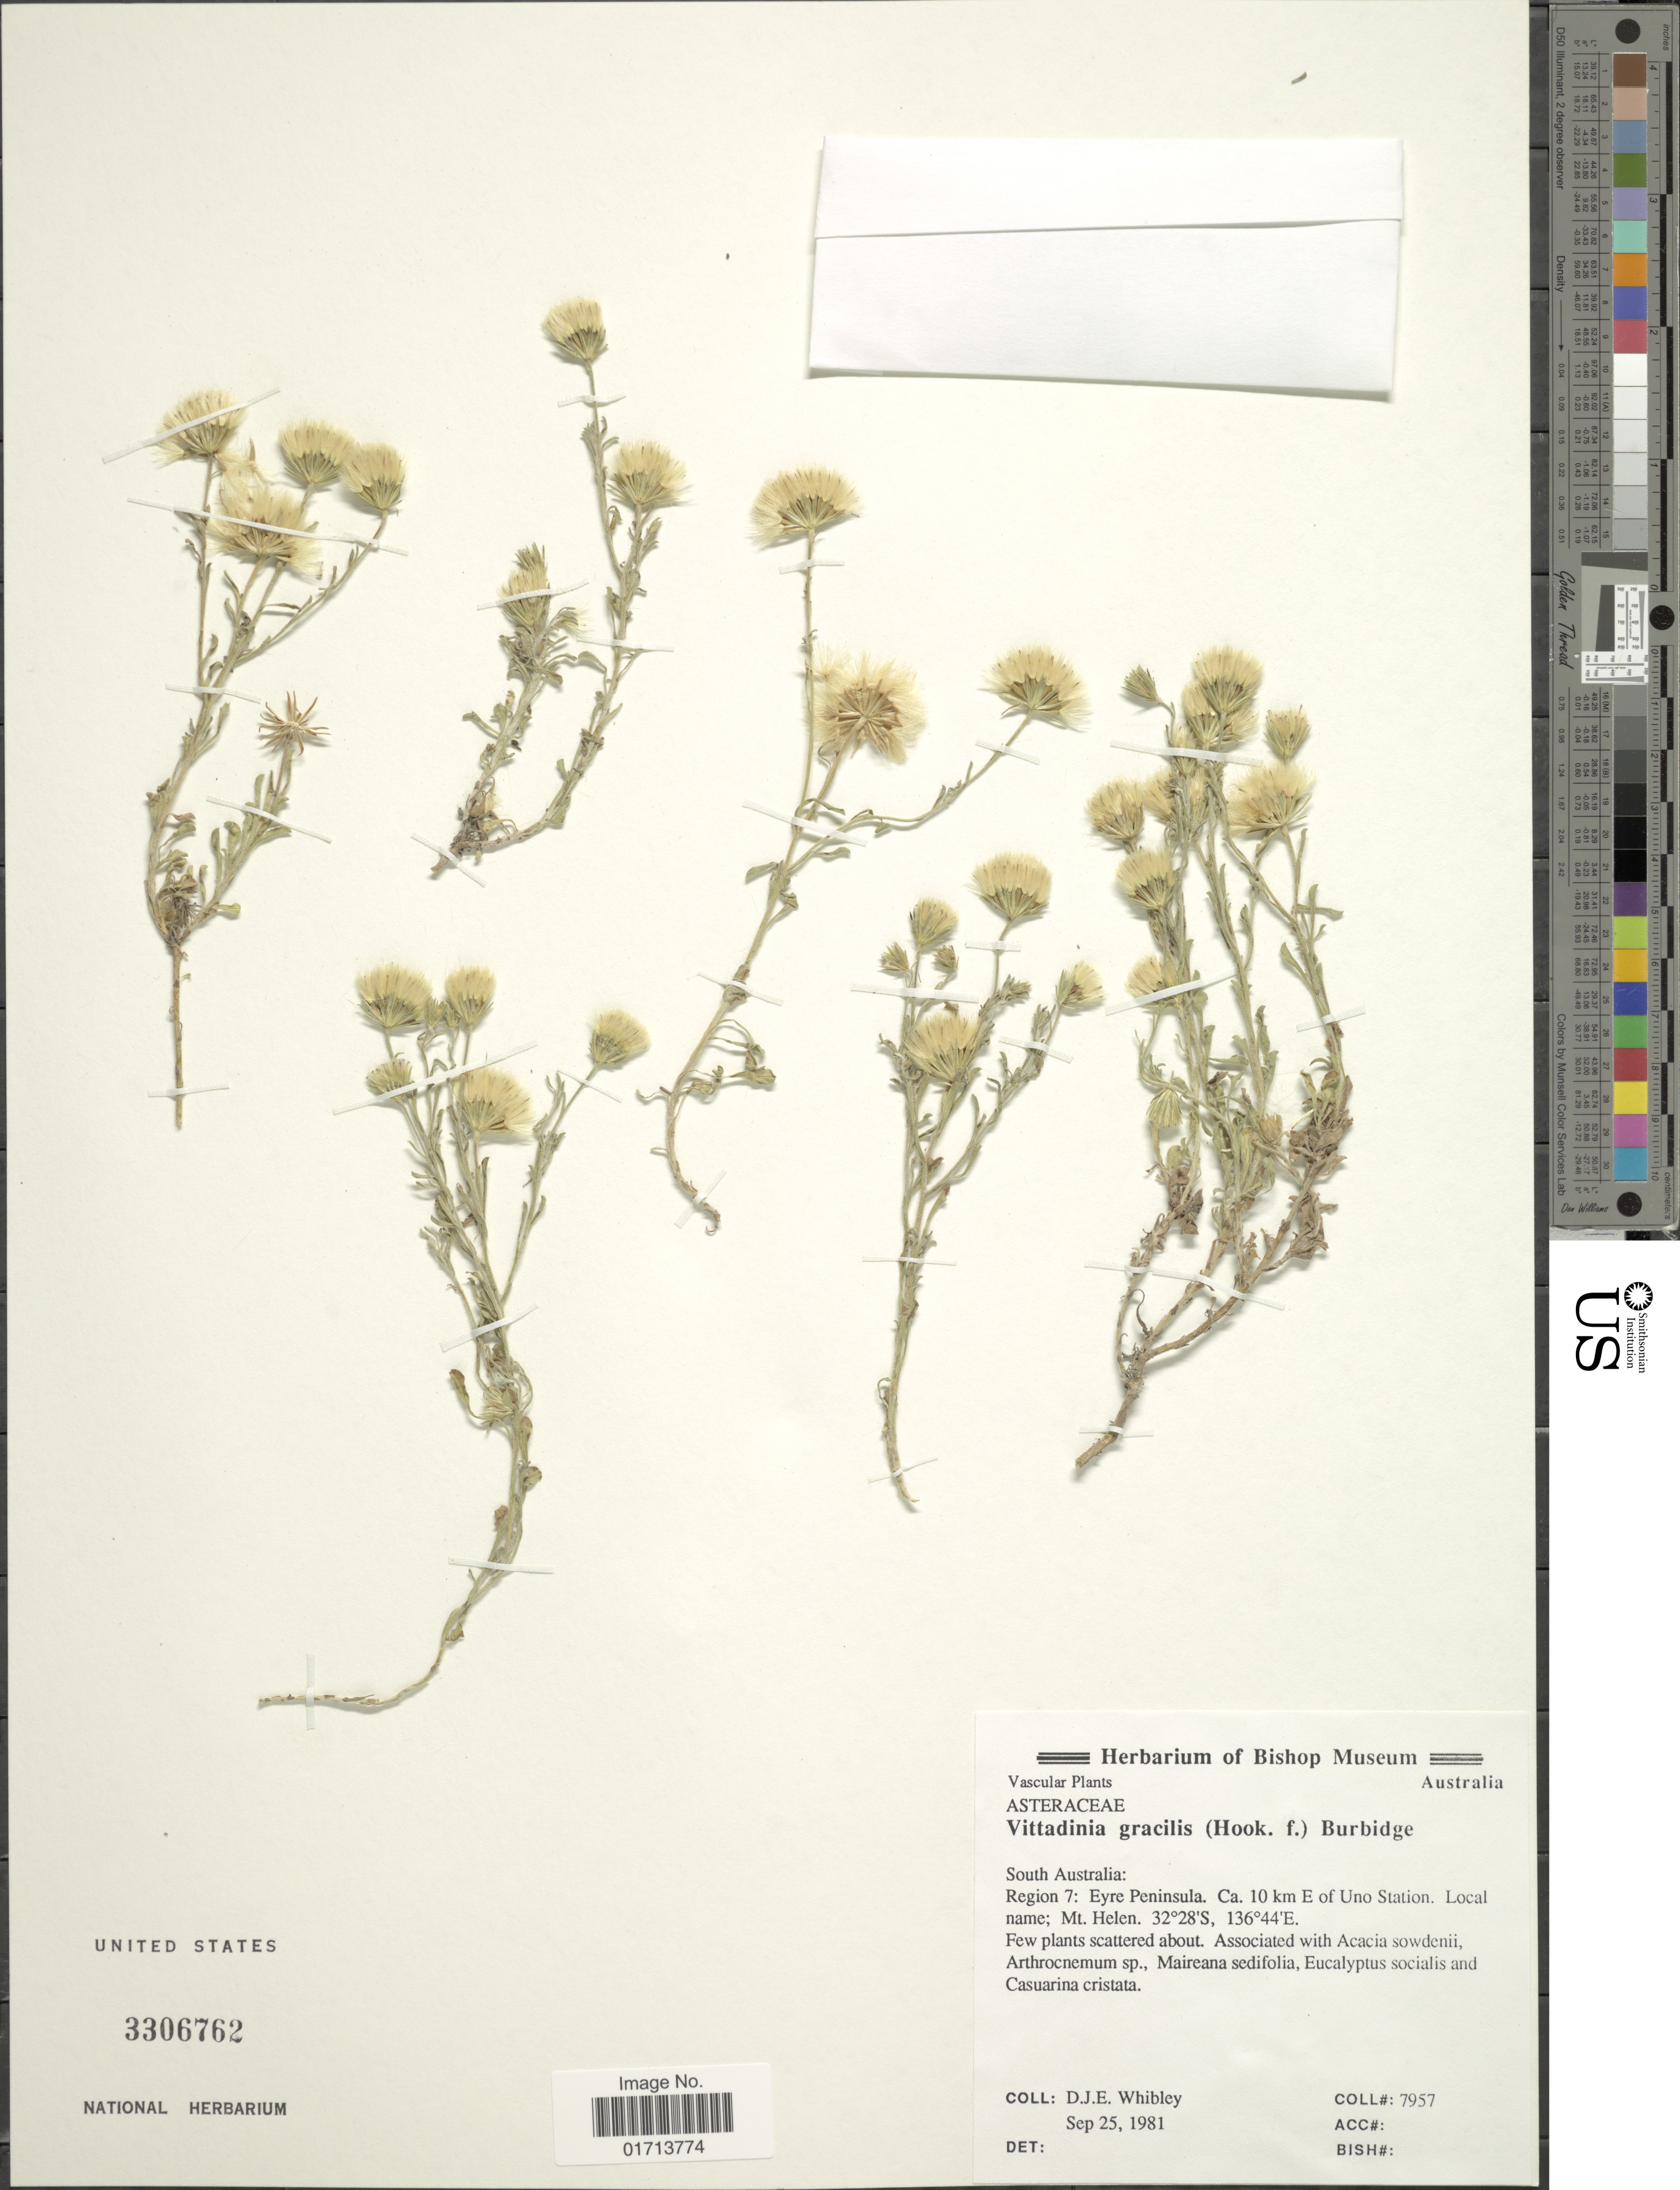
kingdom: Plantae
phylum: Tracheophyta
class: Magnoliopsida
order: Asterales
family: Asteraceae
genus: Vittadinia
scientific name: Vittadinia gracilis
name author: (Hook. f.) N.T. Burb.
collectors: D. Whibley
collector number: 7957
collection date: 1981-09-25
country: Australia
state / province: South Australia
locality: Region 7: Eyre Peninsula, Ca. 10 km E of Uno Station, Local name: Mt. Helen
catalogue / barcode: US 3306762